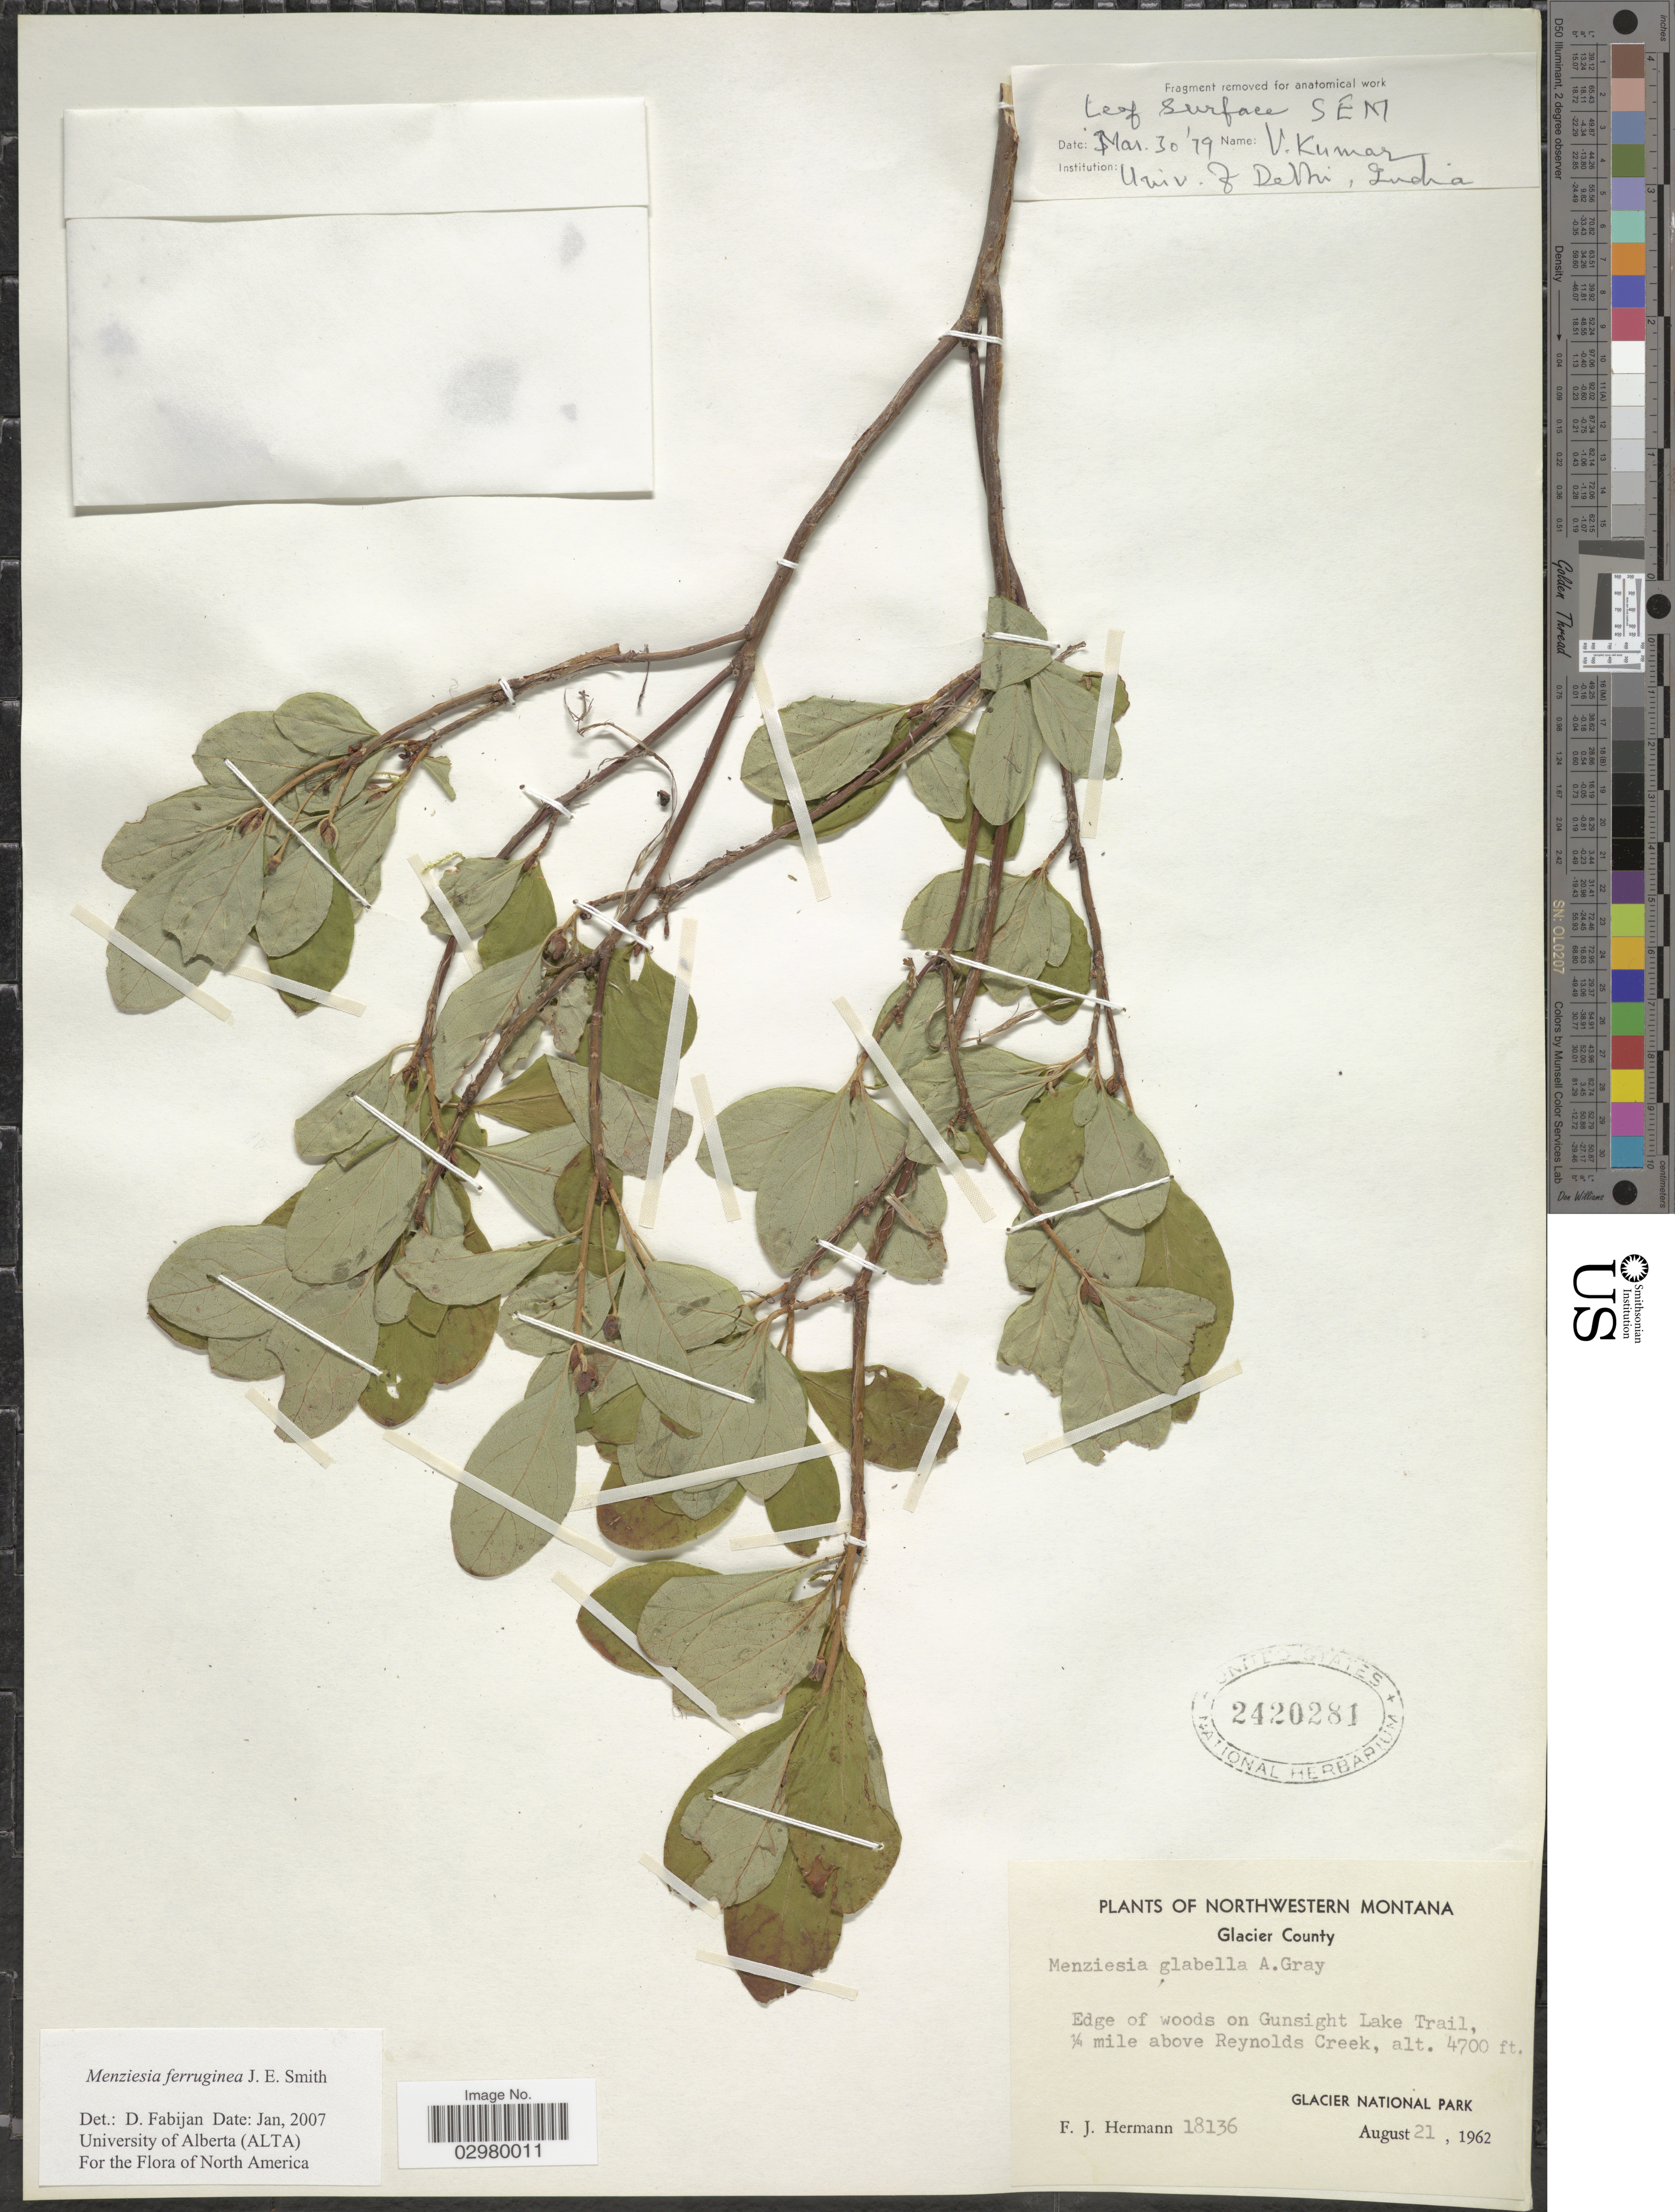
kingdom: Plantae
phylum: Tracheophyta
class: Magnoliopsida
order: Ericales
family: Ericaceae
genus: Menziesia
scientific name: Menziesia ferruginea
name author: Sm.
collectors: F. J. Hermann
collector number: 18136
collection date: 1962-08-21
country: United States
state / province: Montana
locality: Northwestern Montana, Glacier County, edge of woods on Gunsight Lake Trail, 1/4 mile above Reynolds Creek, Glacier National Park.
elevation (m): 1433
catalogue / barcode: US 2420281